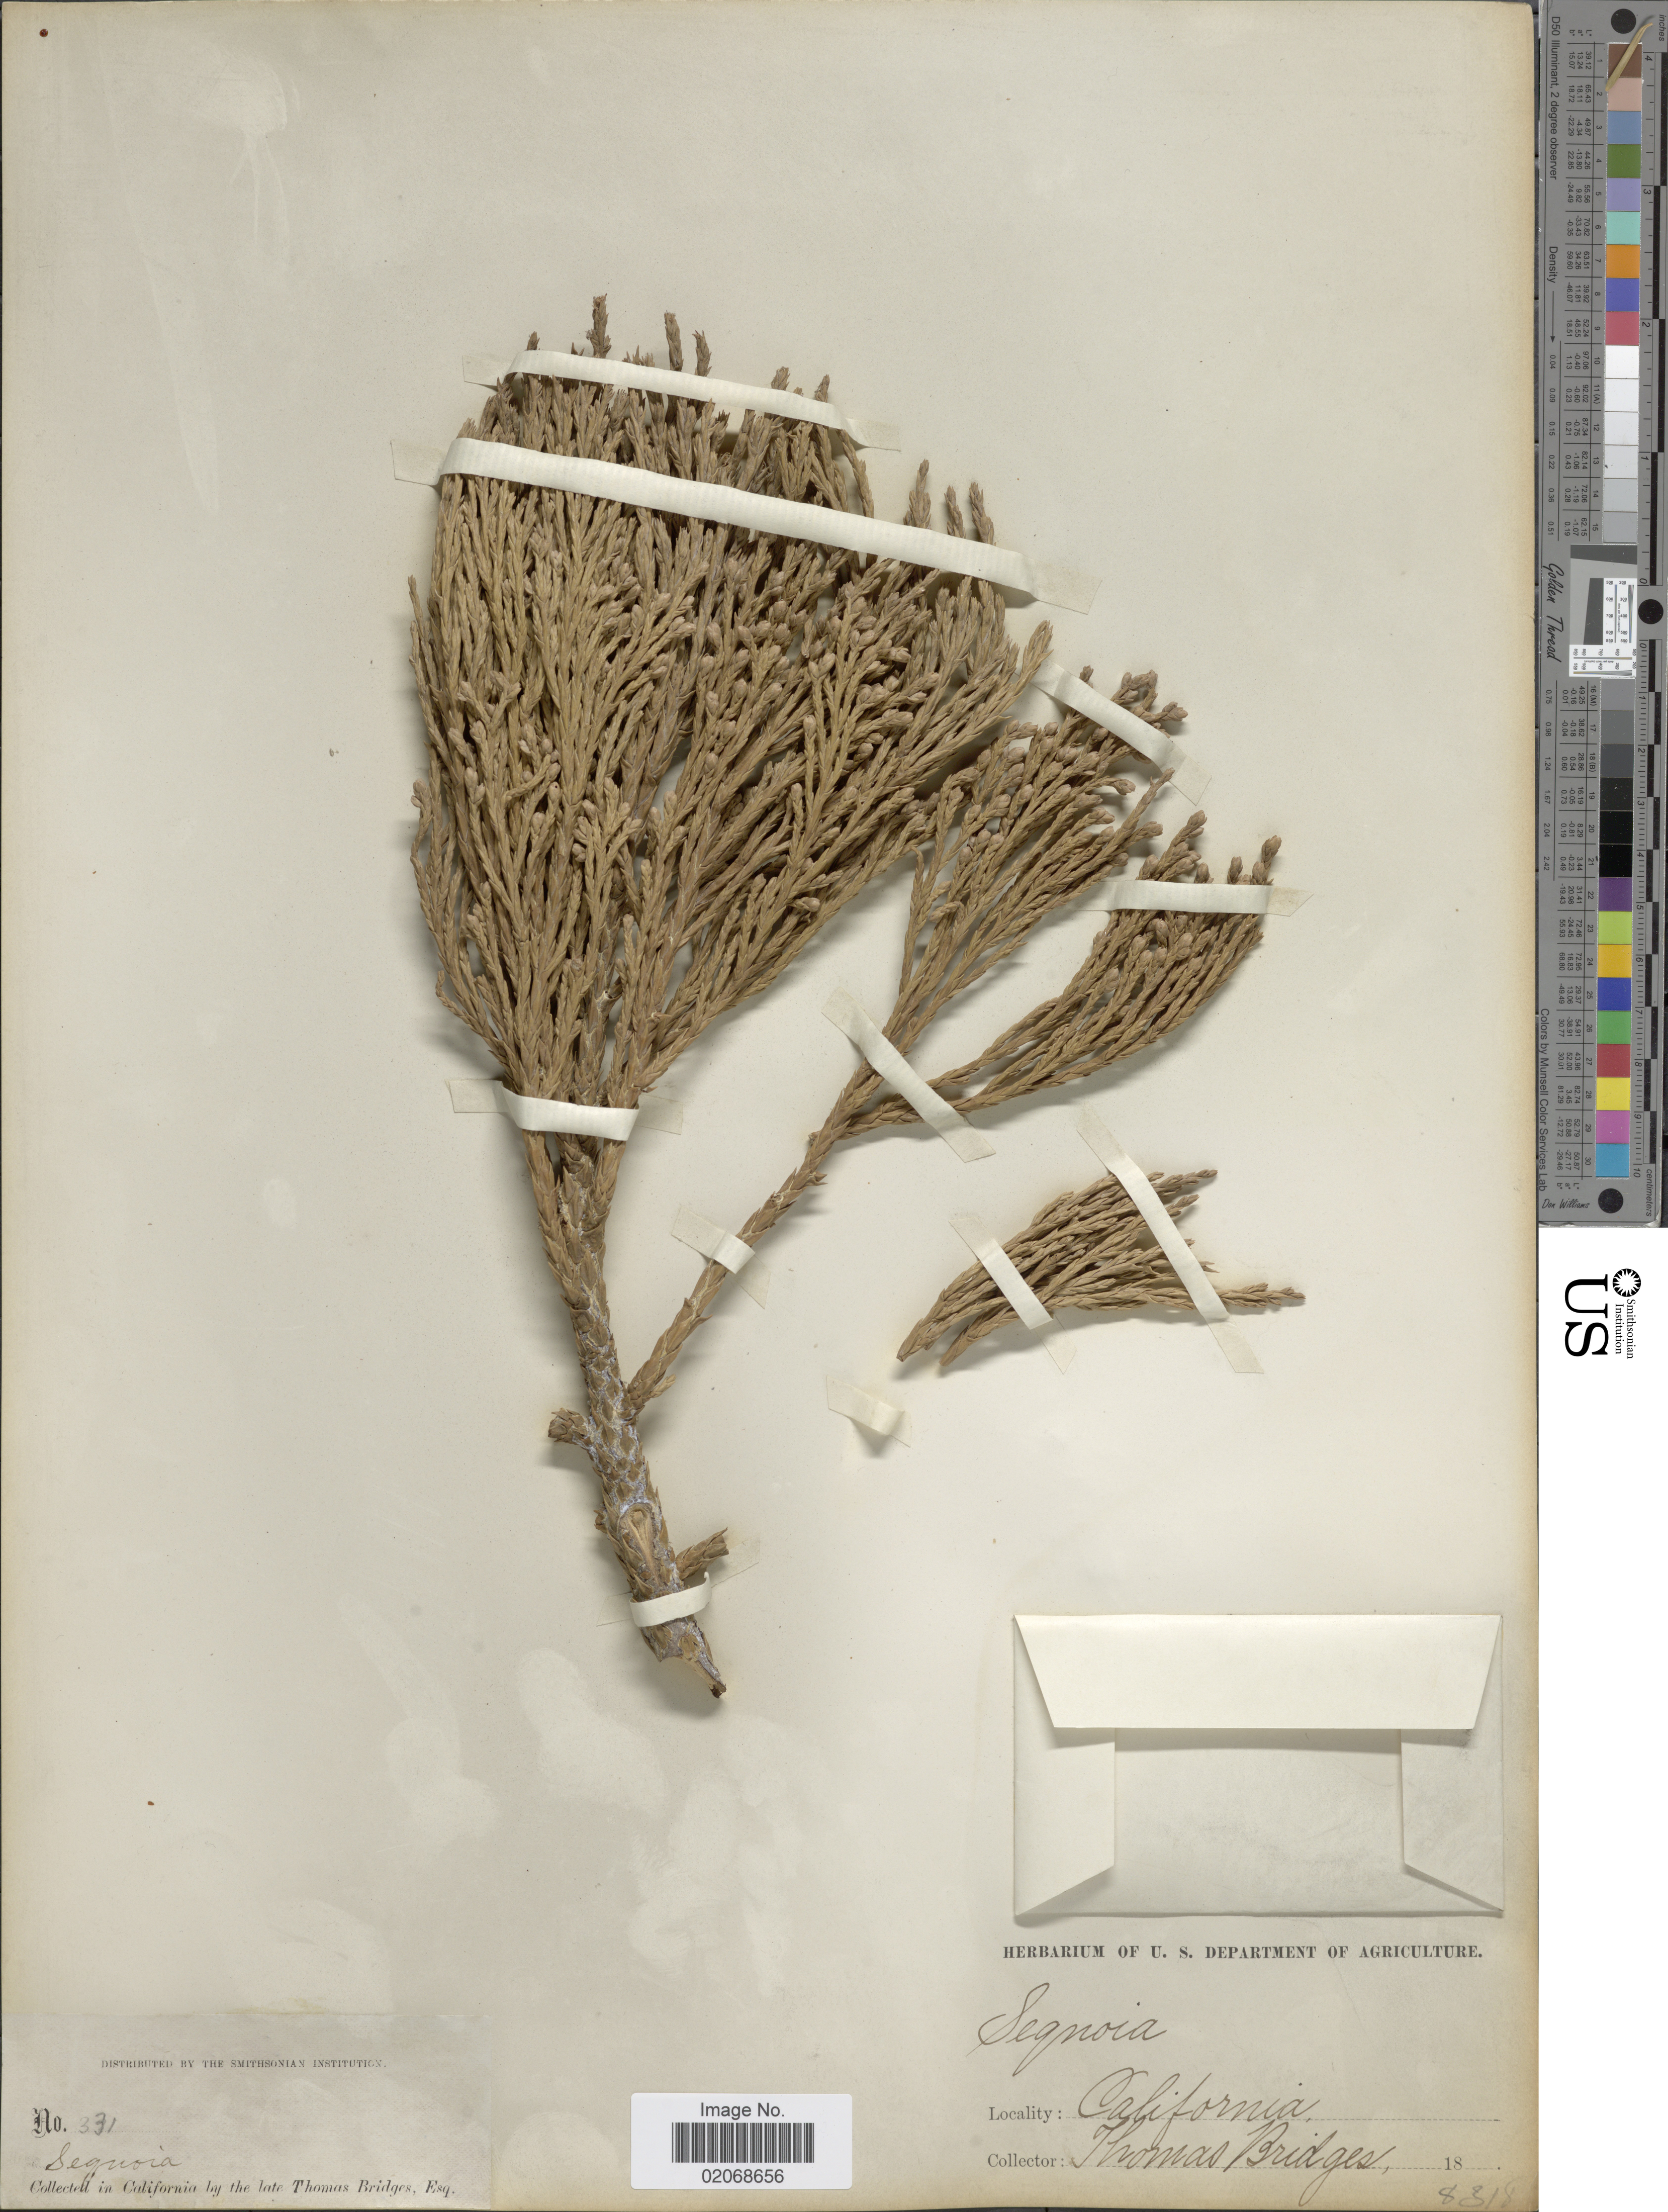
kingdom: Plantae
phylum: Tracheophyta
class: Pinopsida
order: Pinales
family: Cupressaceae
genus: Sequoia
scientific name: Sequoia gigantea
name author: (Lindl.) Decne.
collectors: T. Bridges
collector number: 331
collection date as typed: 18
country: United States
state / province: California